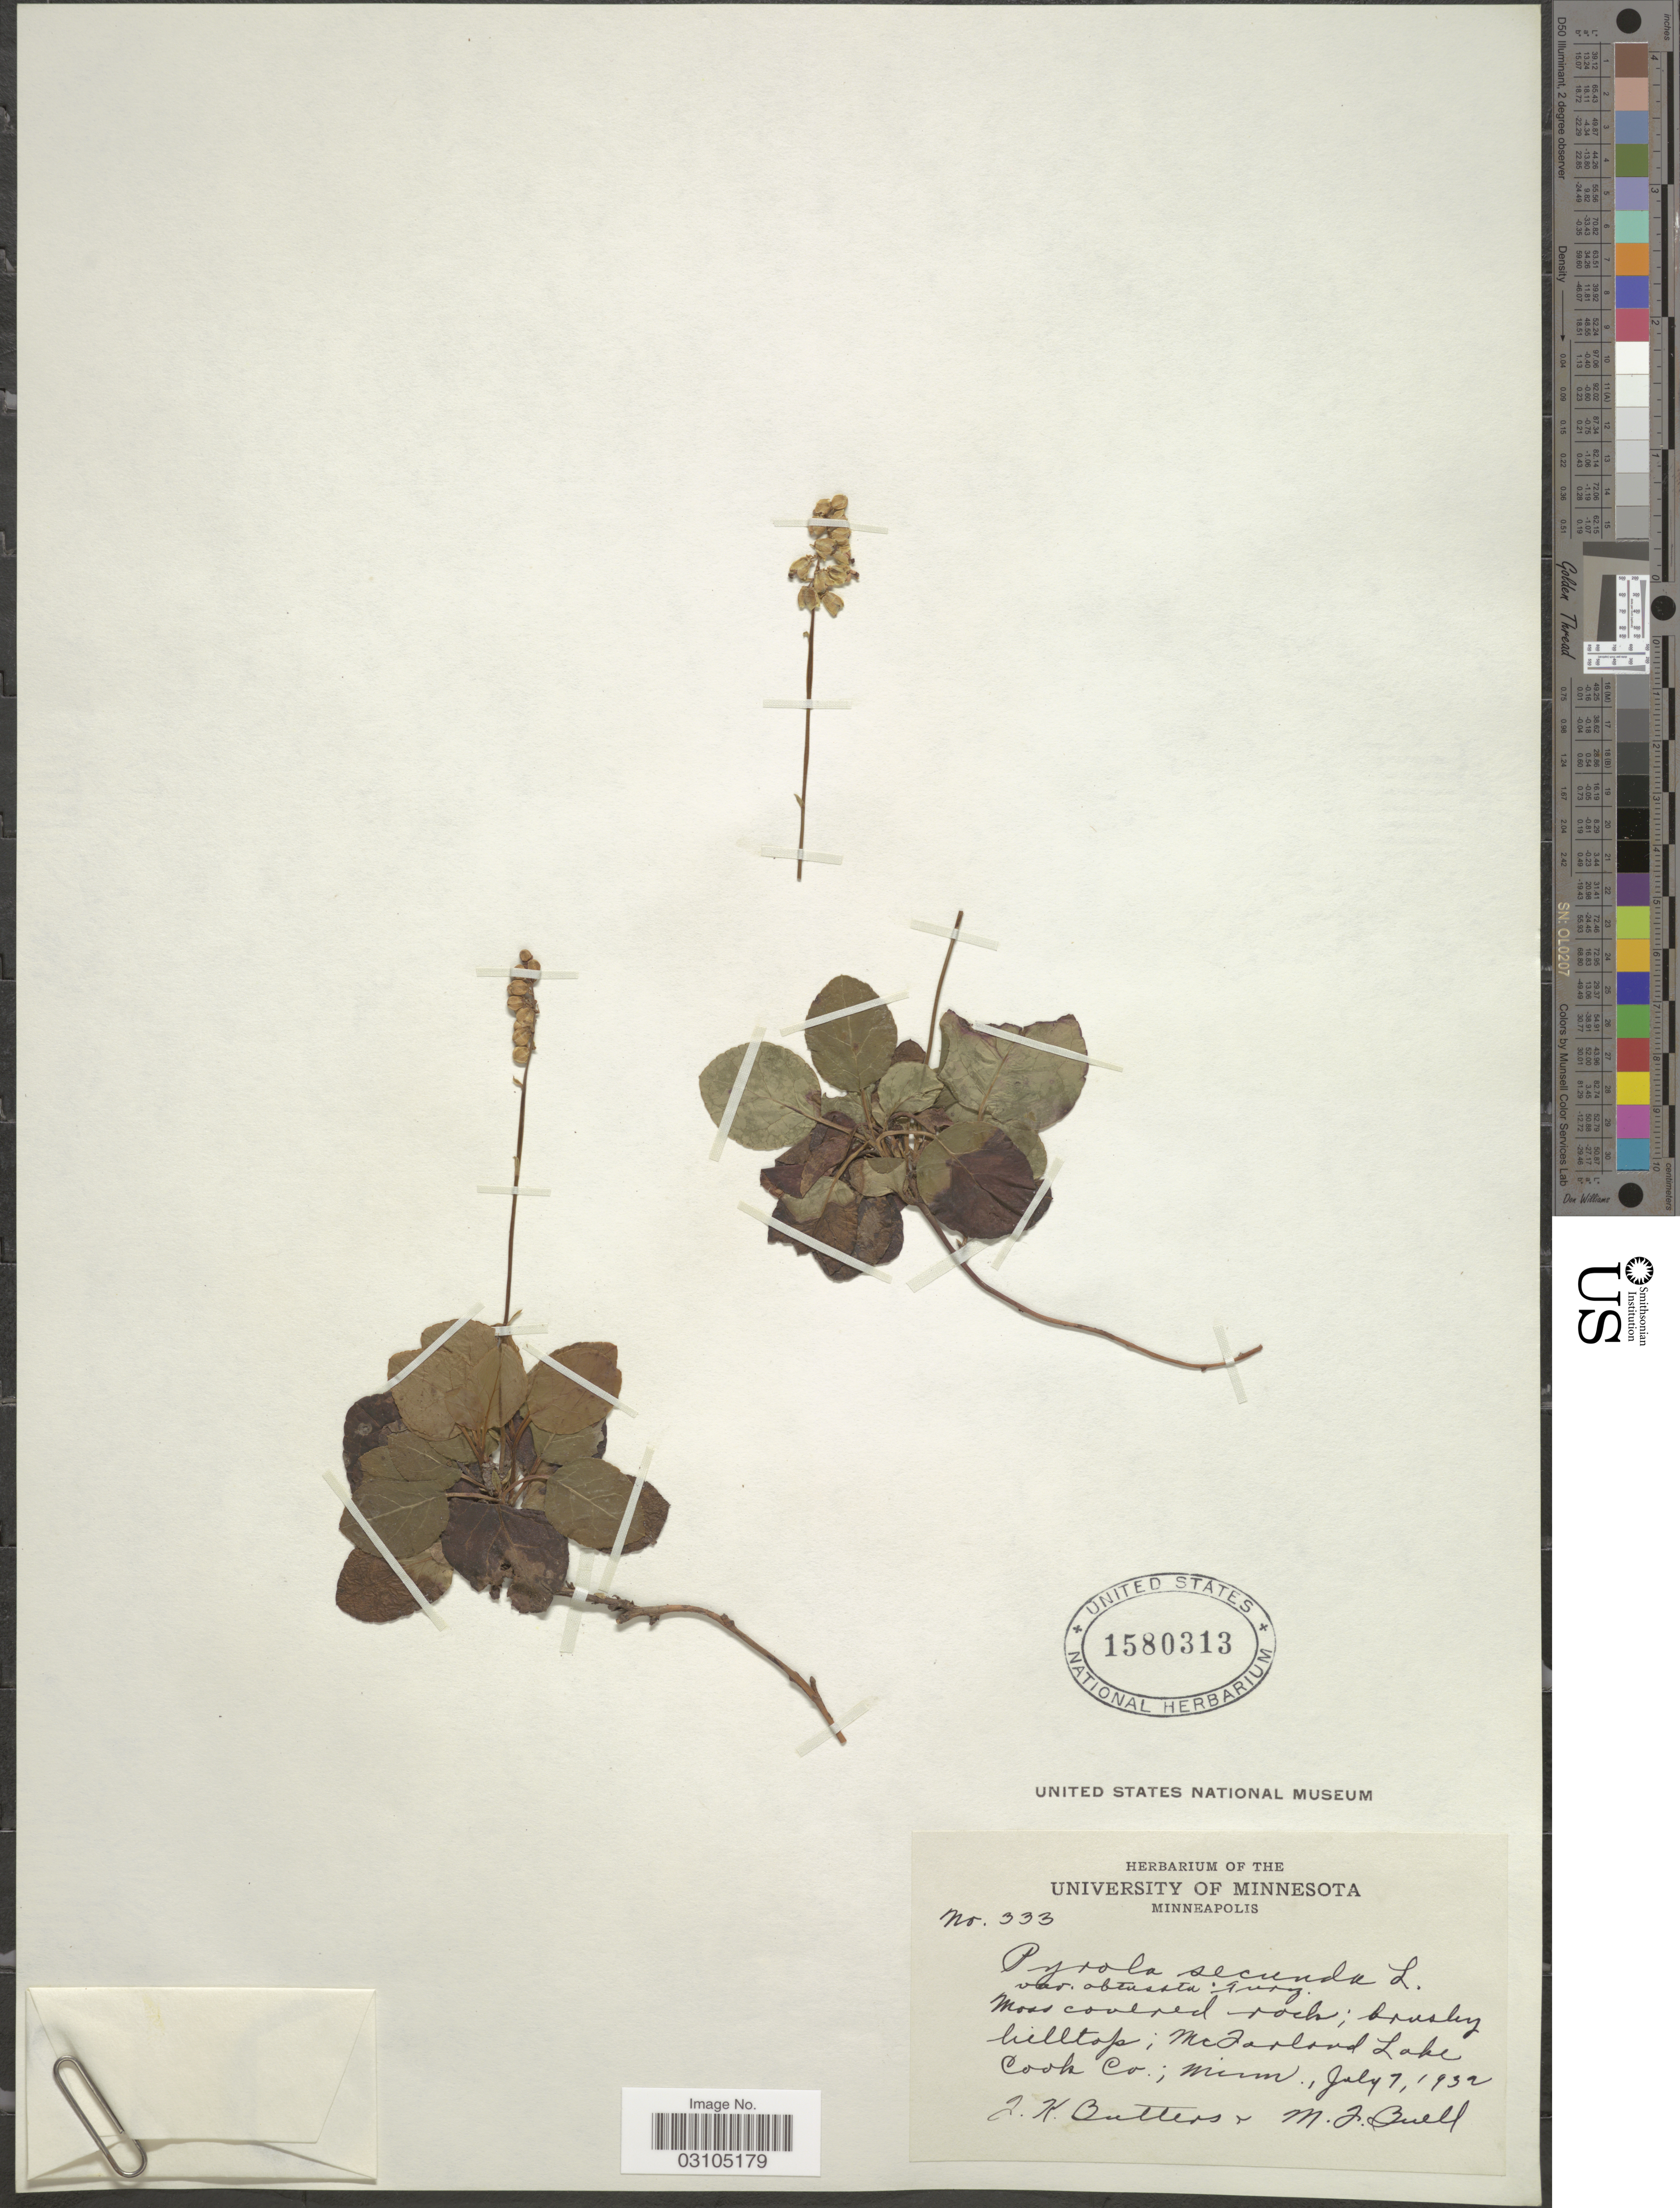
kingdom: Plantae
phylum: Tracheophyta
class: Magnoliopsida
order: Ericales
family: Ericaceae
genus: Orthilia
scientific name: Orthilia secunda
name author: (L.) House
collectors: J. Butters & M. Buell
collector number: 333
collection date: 1932-07-07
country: United States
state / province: Minnesota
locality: McFarland Lake Cook Co.; Minn.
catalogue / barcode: US 1580313